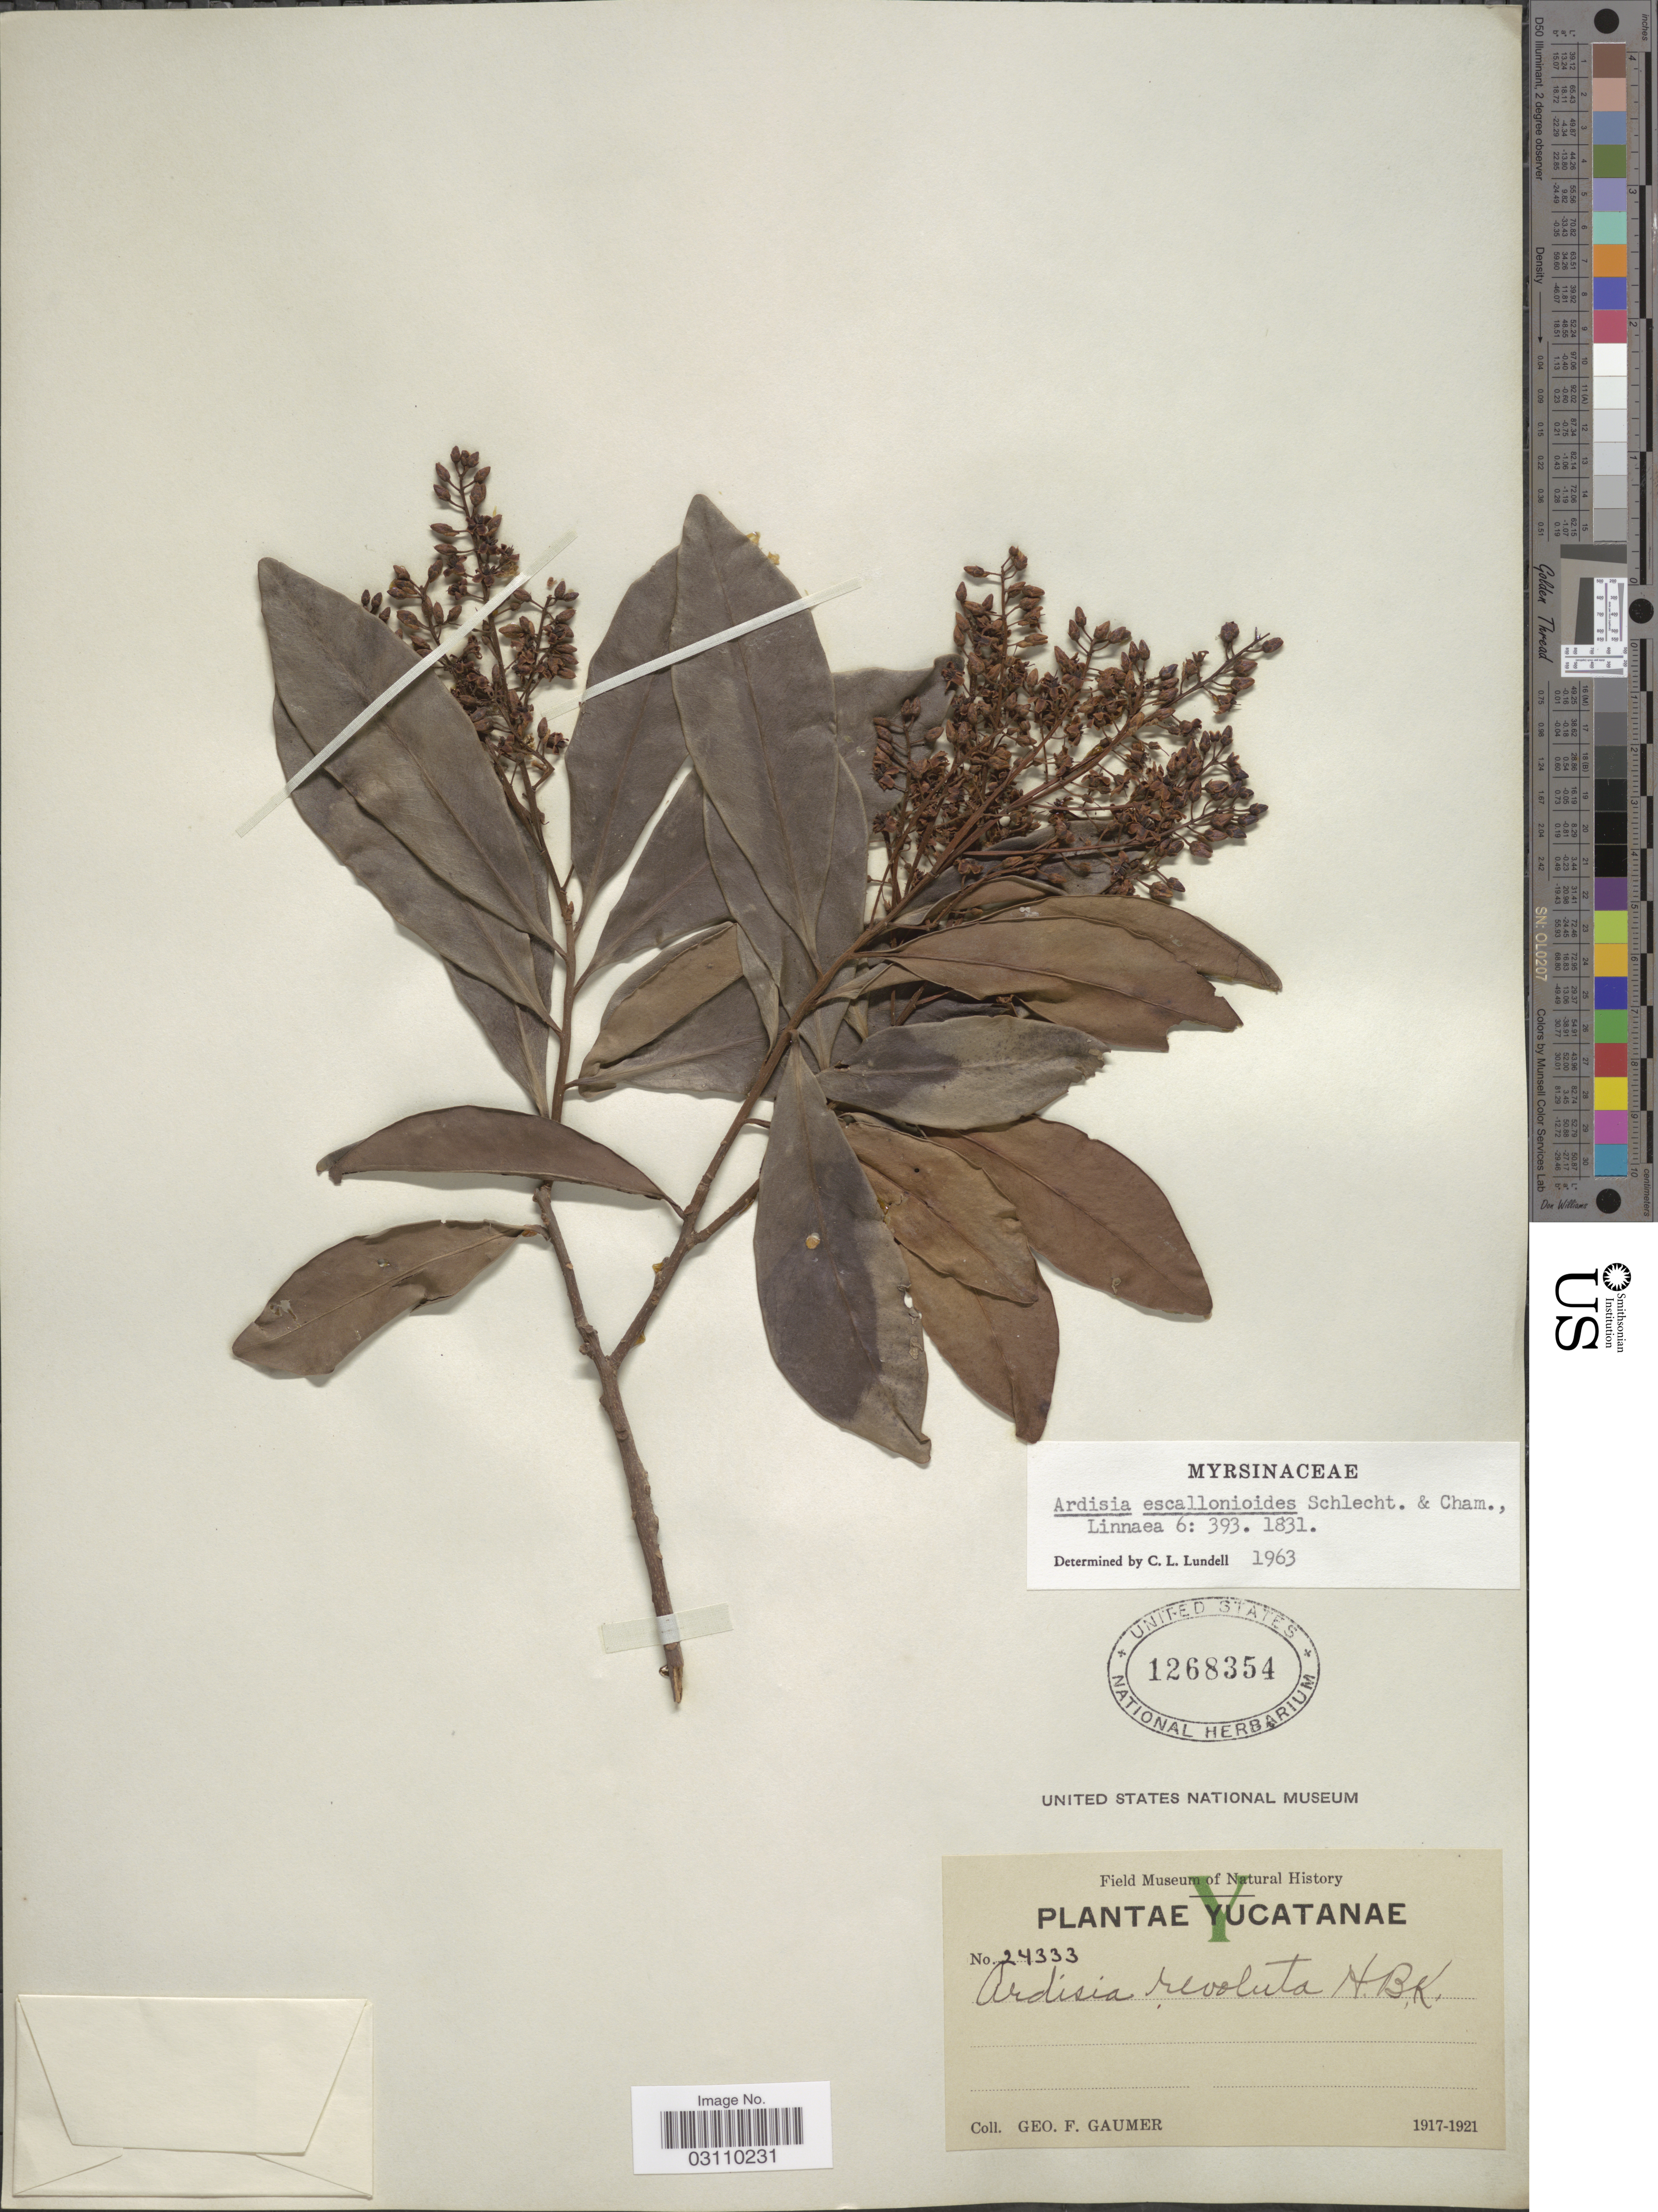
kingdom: Plantae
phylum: Tracheophyta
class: Magnoliopsida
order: Ericales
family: Primulaceae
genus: Ardisia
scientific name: Ardisia escallonioides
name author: Schltdl. & Cham.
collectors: G. F. Gaumer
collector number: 24333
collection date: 1917/1921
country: Mexico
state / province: Yucatán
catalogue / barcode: US 1268354